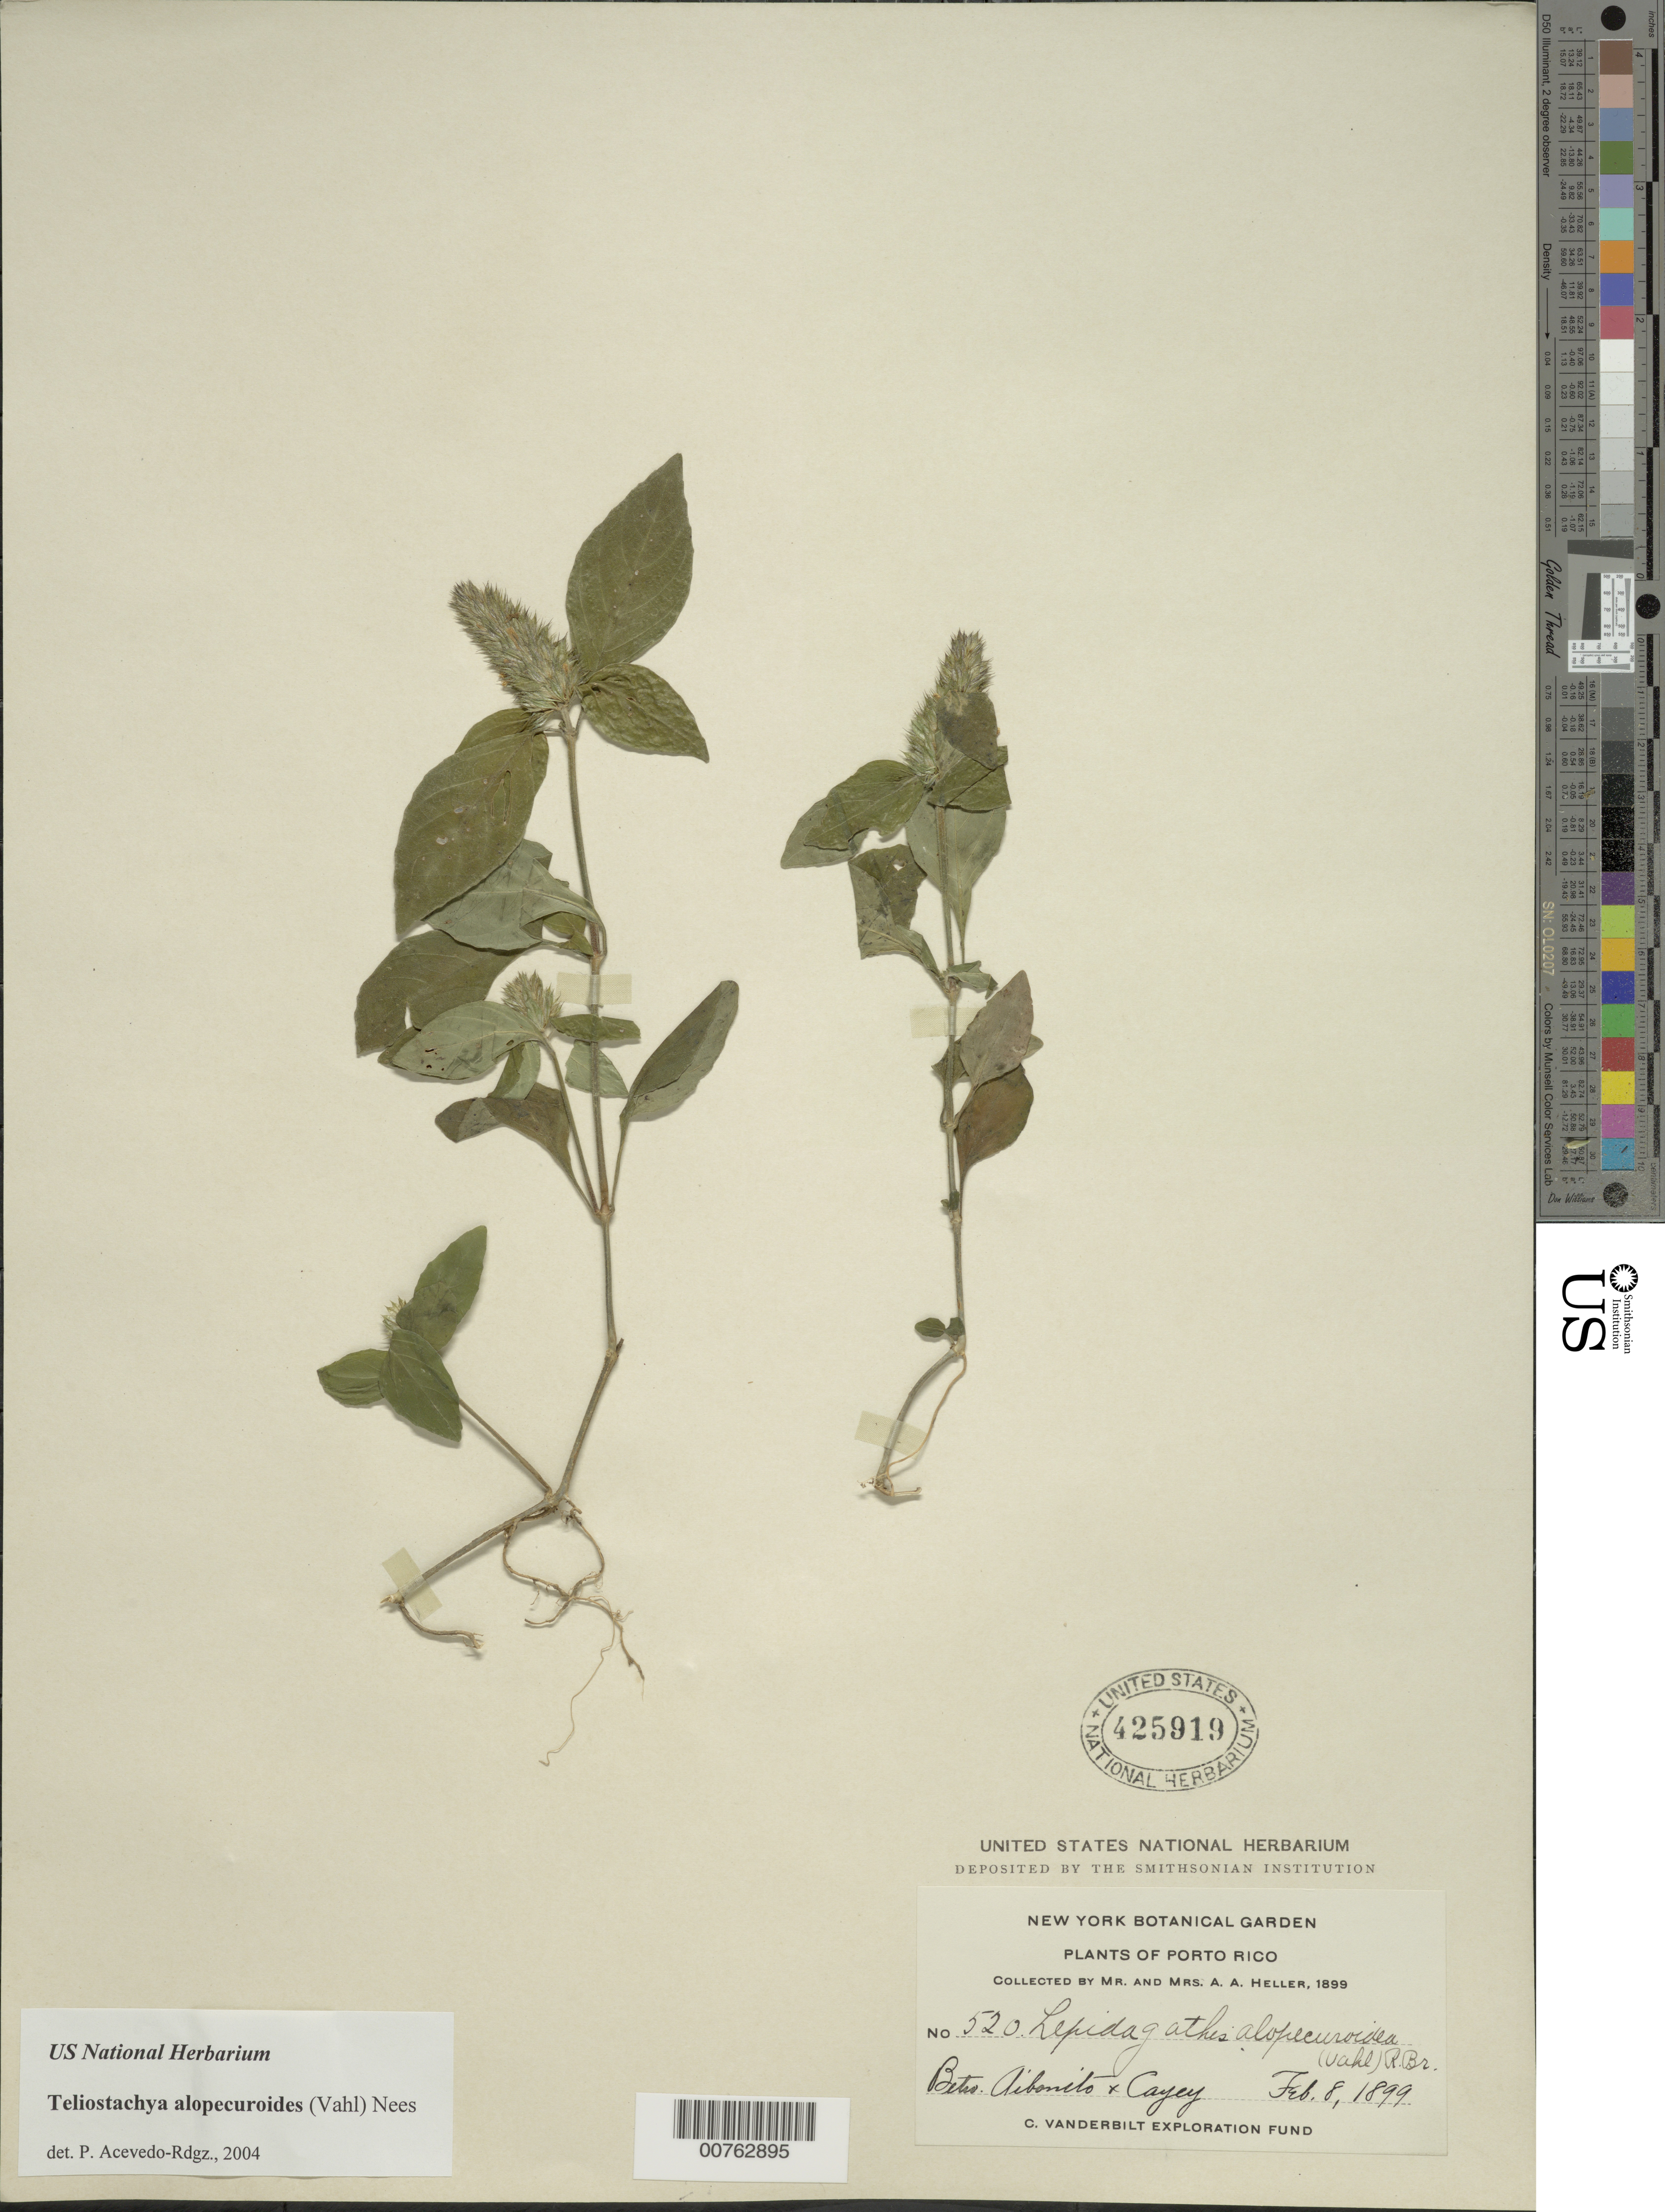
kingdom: Plantae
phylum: Tracheophyta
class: Magnoliopsida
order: Lamiales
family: Acanthaceae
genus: Teliostachya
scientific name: Teliostachya alopecuroidea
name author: (Vahl) Nees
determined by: Acevedo-Rodríguez, P., (BOT), Smithsonian Institution - National Museum of Natural History (UNITED STATES)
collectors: A. A. Heller & E. G. Heller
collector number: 520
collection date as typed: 08 Feb 1899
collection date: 1899-02-08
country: Puerto Rico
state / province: Abonito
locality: Between Aibonito and Cayey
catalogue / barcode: US 425919